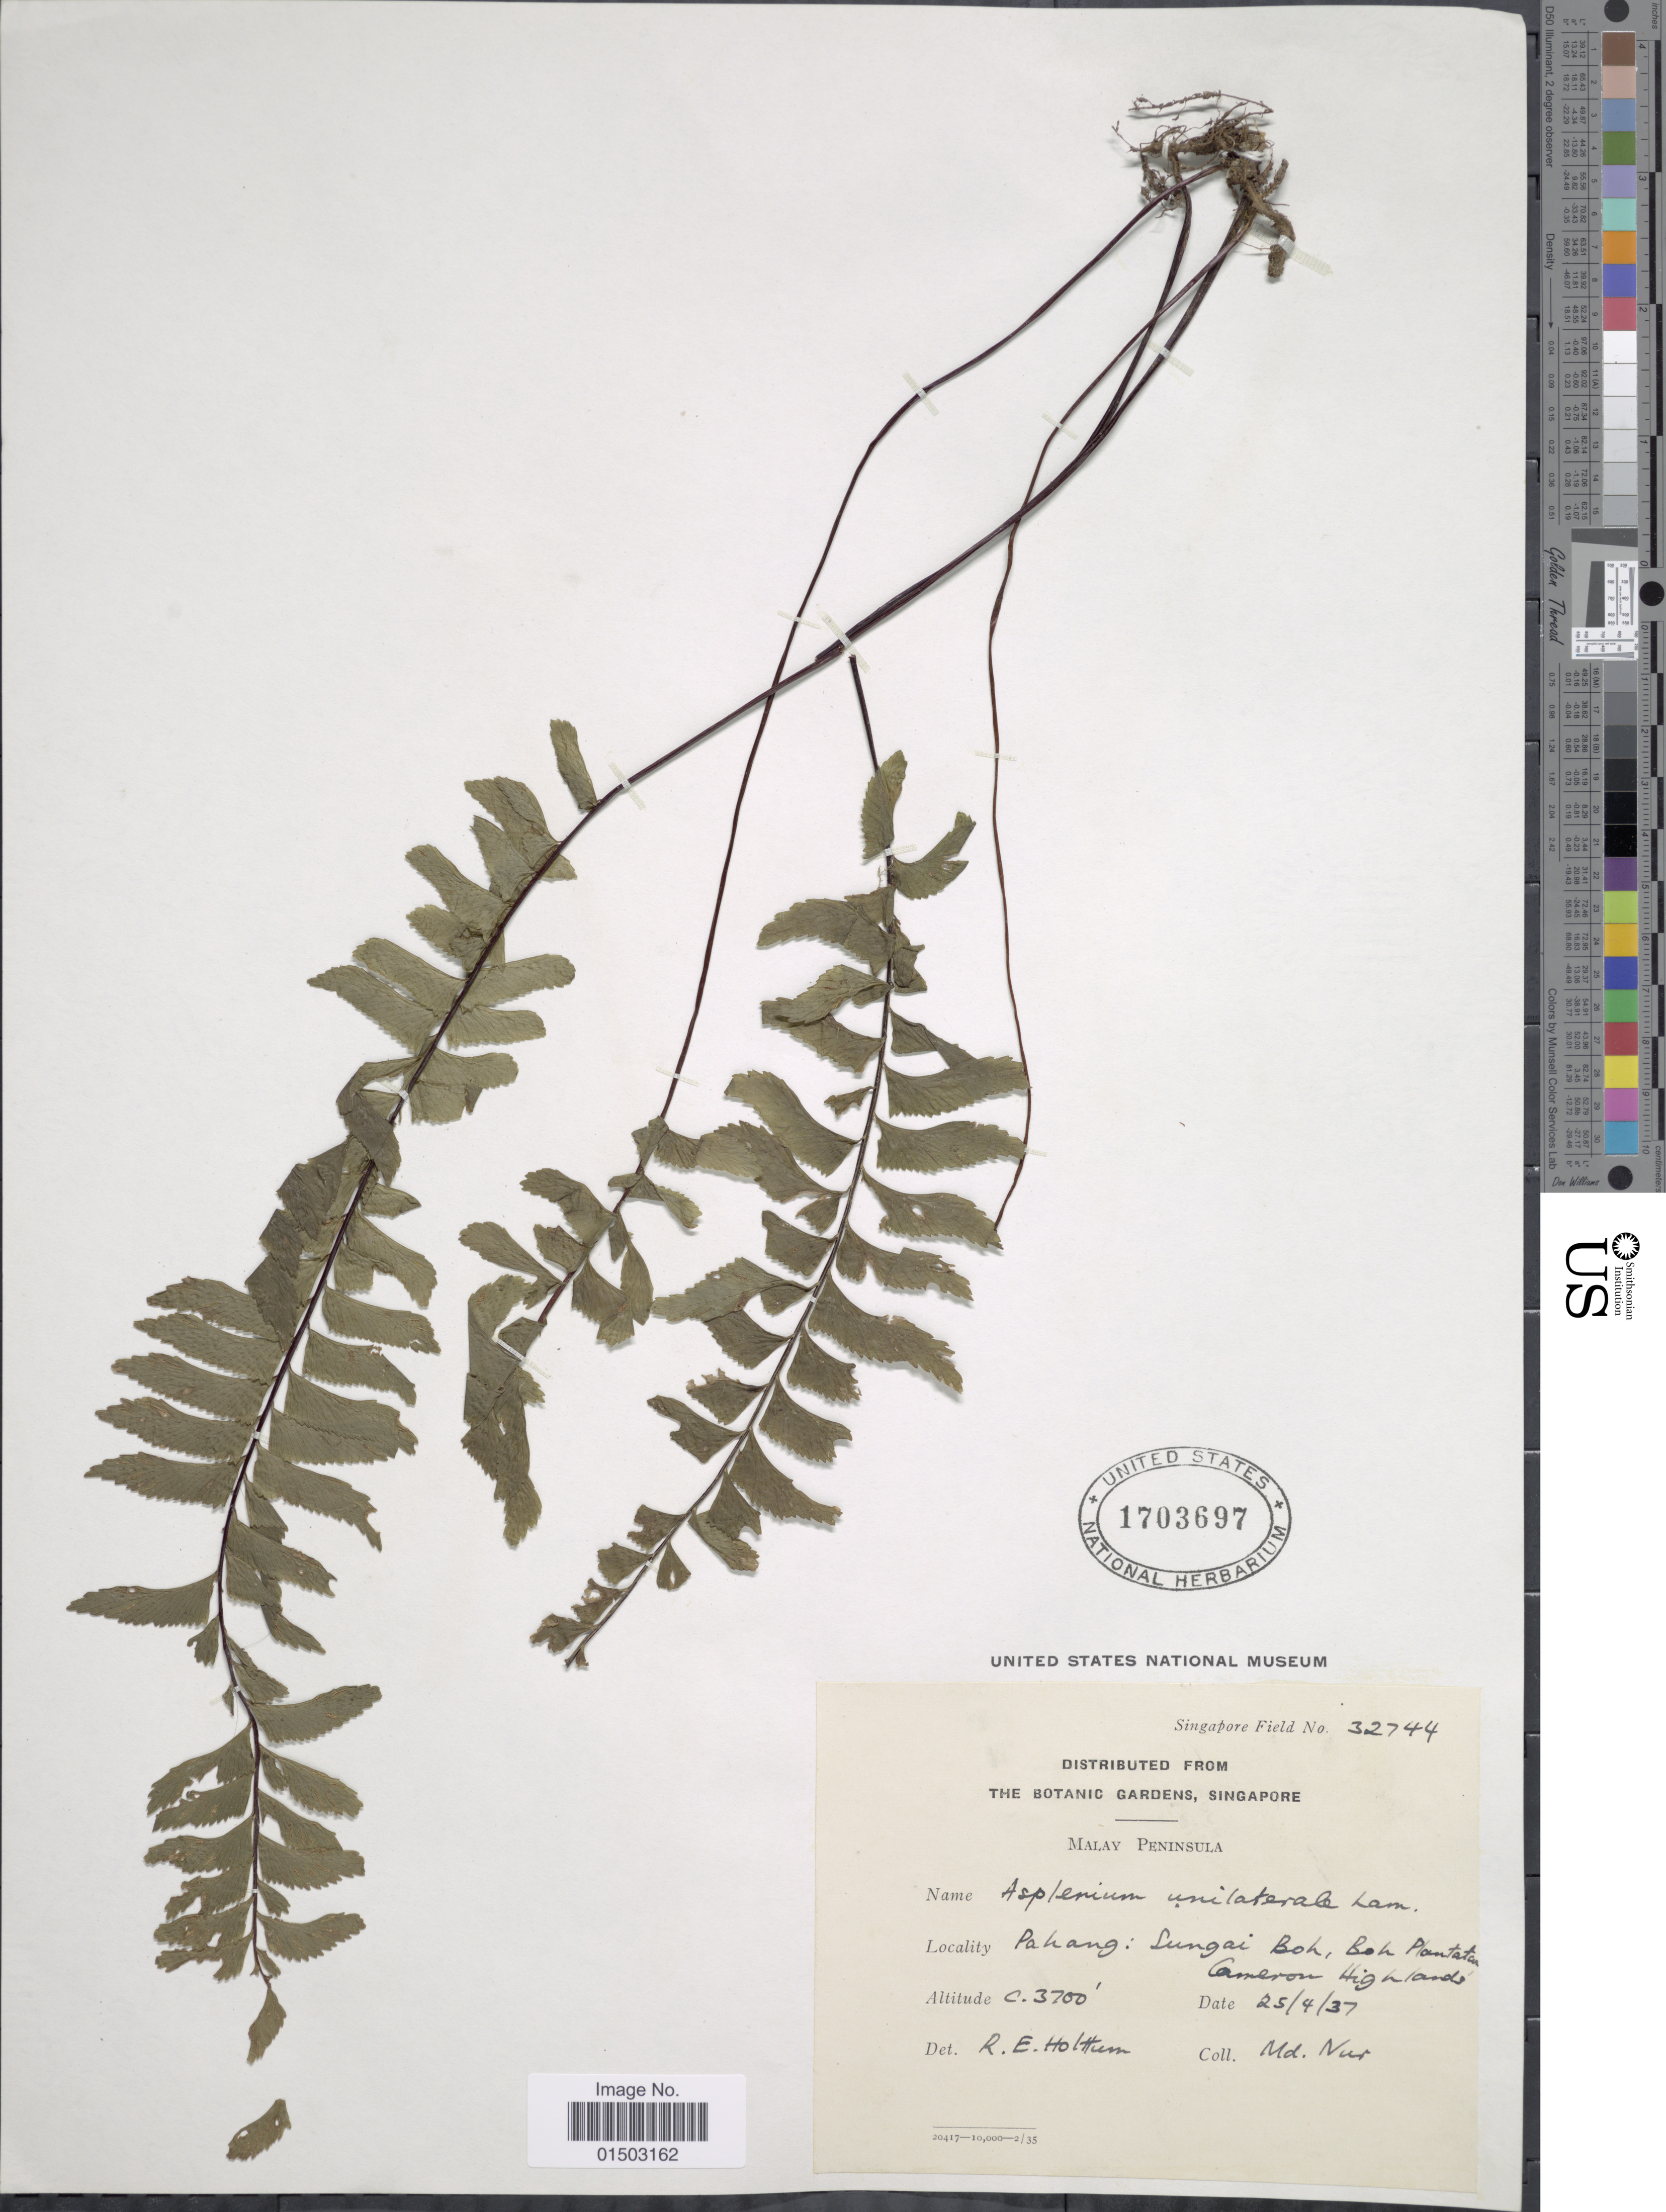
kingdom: Plantae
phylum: Tracheophyta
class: Polypodiopsida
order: Polypodiales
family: Aspleniaceae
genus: Hymenasplenium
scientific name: Hymenasplenium unilaterale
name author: (Lam.) Hayata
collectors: M. Nur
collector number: Singapore Field 32744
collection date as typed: Transcribed d/m/y: 25/4/37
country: Malaysia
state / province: Pahang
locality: Malay Peninsula, Pahang: Sungai Boh, Boh. Plantation Cameron Highlands. [interpreted]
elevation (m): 1128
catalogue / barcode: US 1703697